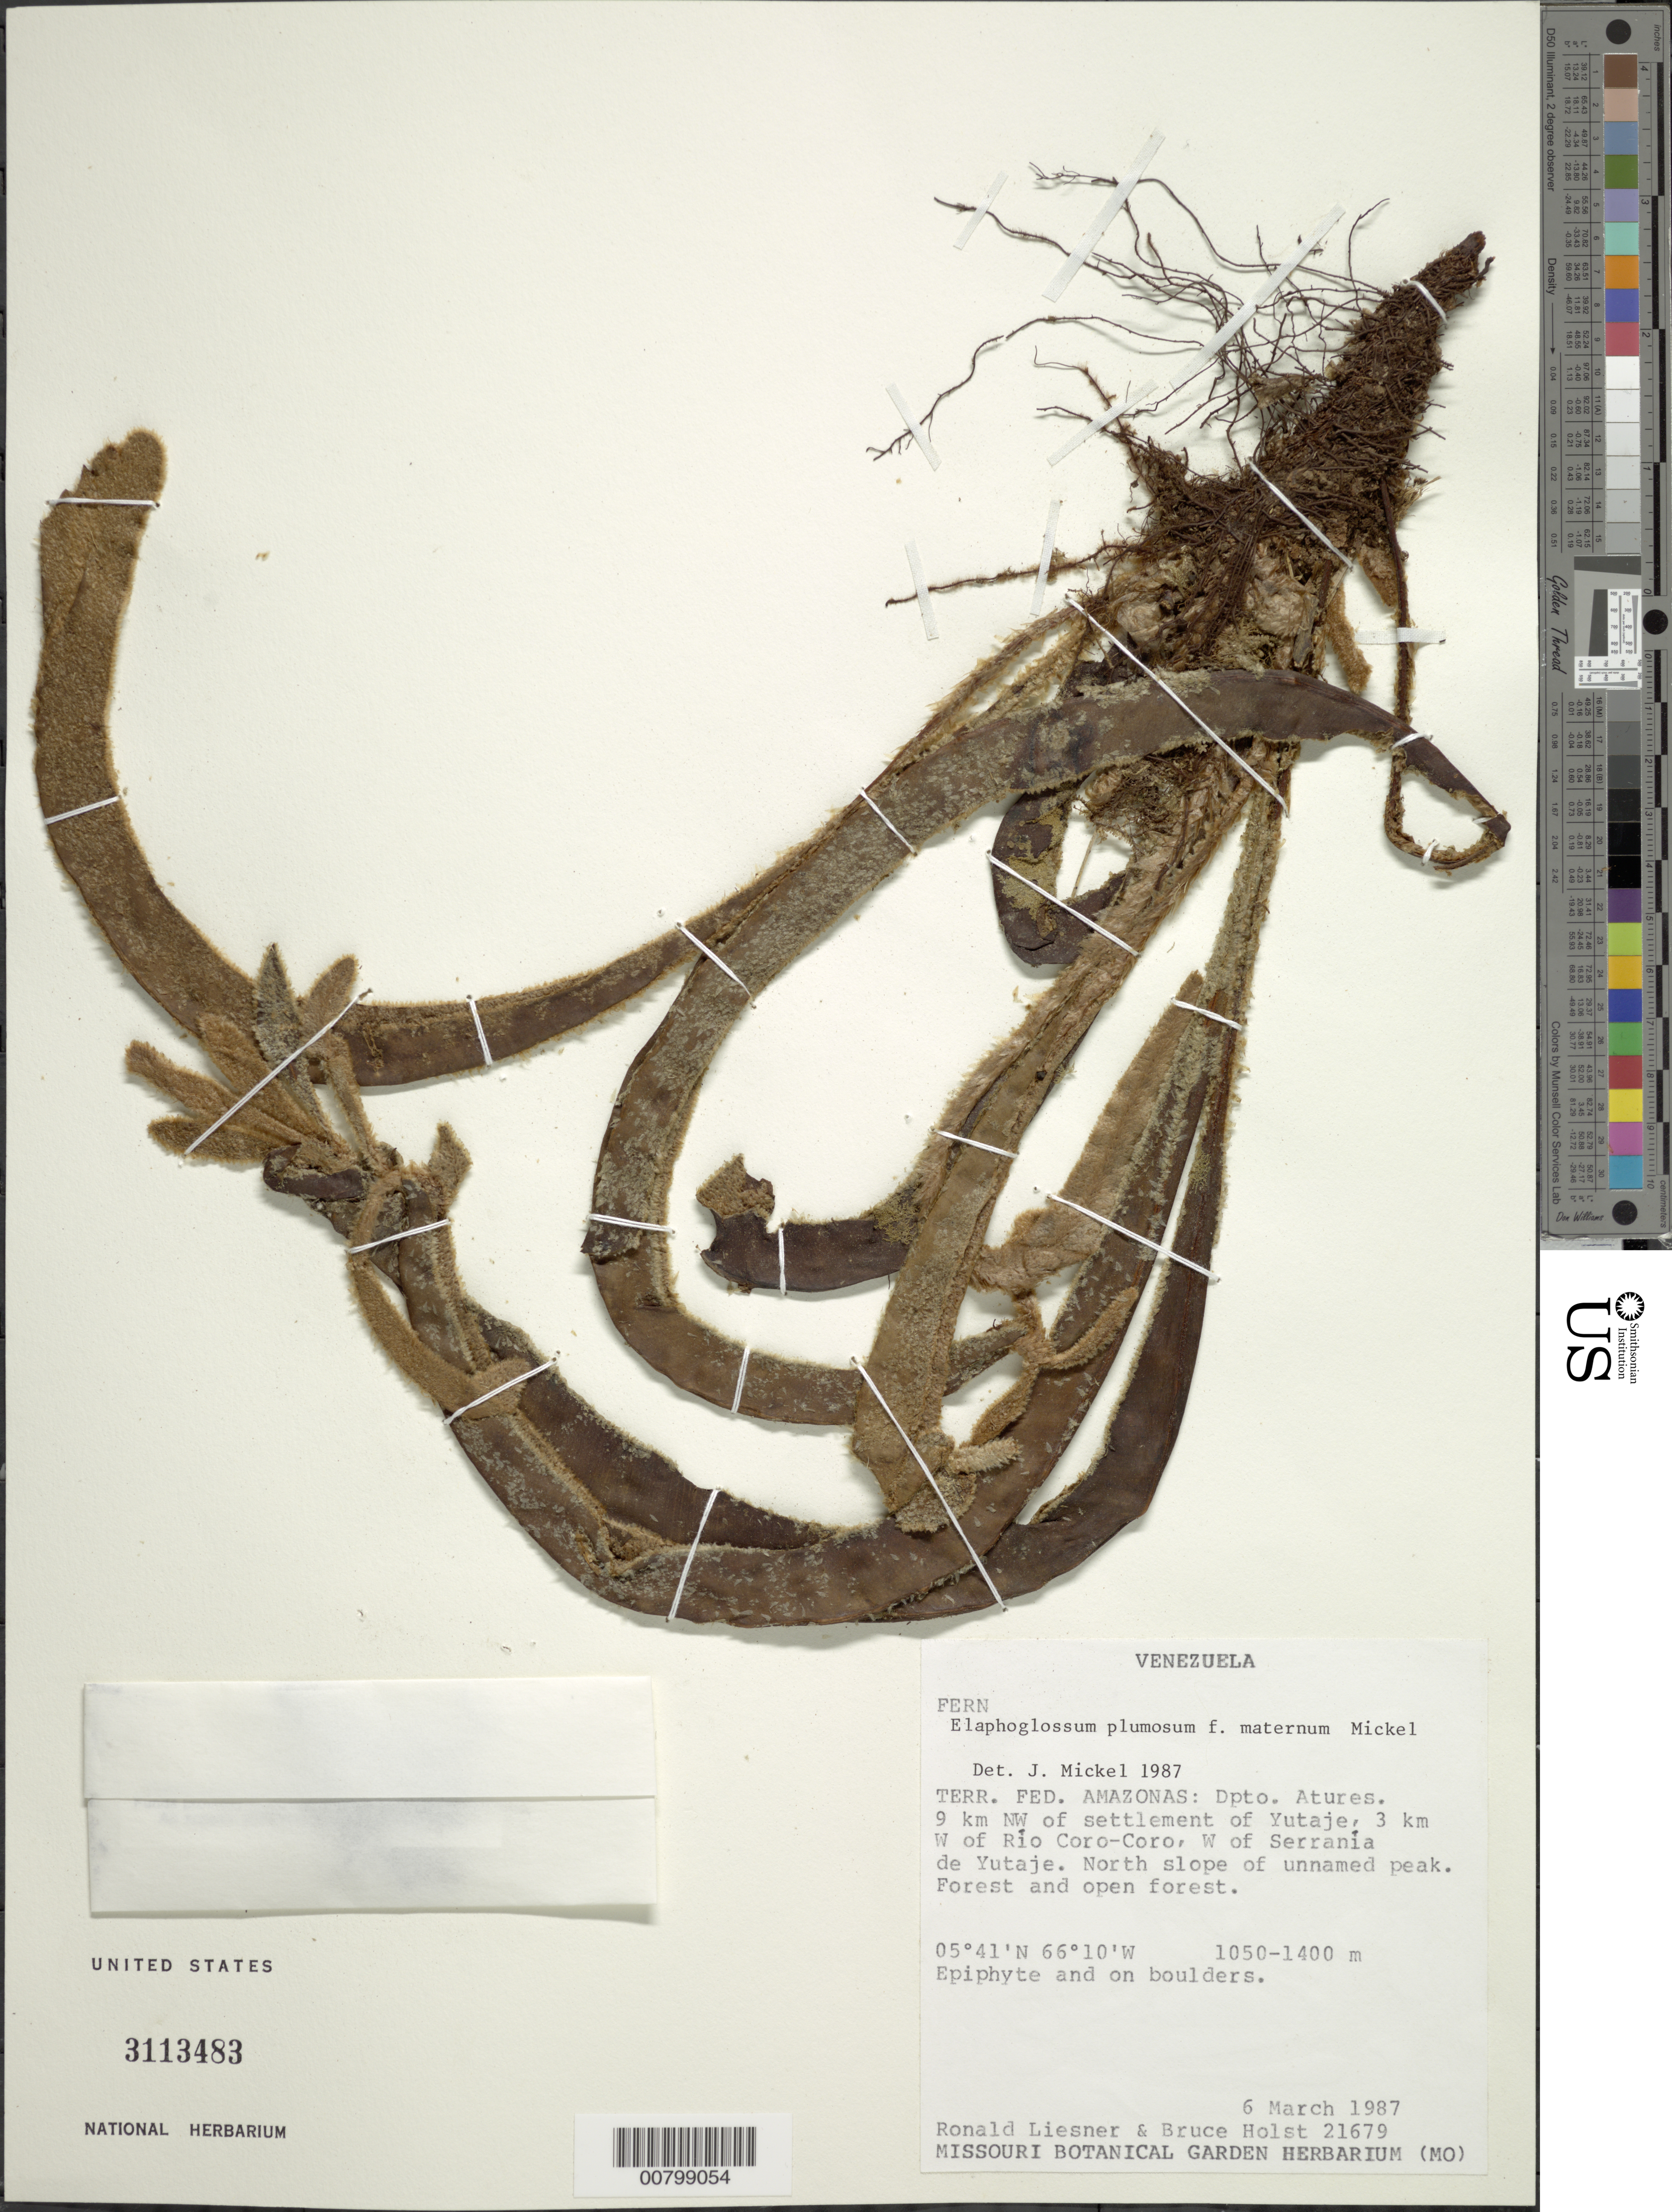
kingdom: Plantae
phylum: Tracheophyta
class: Polypodiopsida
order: Polypodiales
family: Dryopteridaceae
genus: Elaphoglossum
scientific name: Elaphoglossum plumosum f. maternum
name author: Mickel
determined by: Mickel, J. T., (NY), New York Botanical Garden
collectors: R. L. Liesner & B. Holst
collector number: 21679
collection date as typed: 6-Mar-87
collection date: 1987-03-06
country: Venezuela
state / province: Amazonas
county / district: Atures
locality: Yutajé settlement, 9 km NW of; 4 km W of Río Coro-Coro, W of Serrania de Yutajé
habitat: N slope of unnamed peak; forest and open forest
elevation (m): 1050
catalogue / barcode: US 3113483